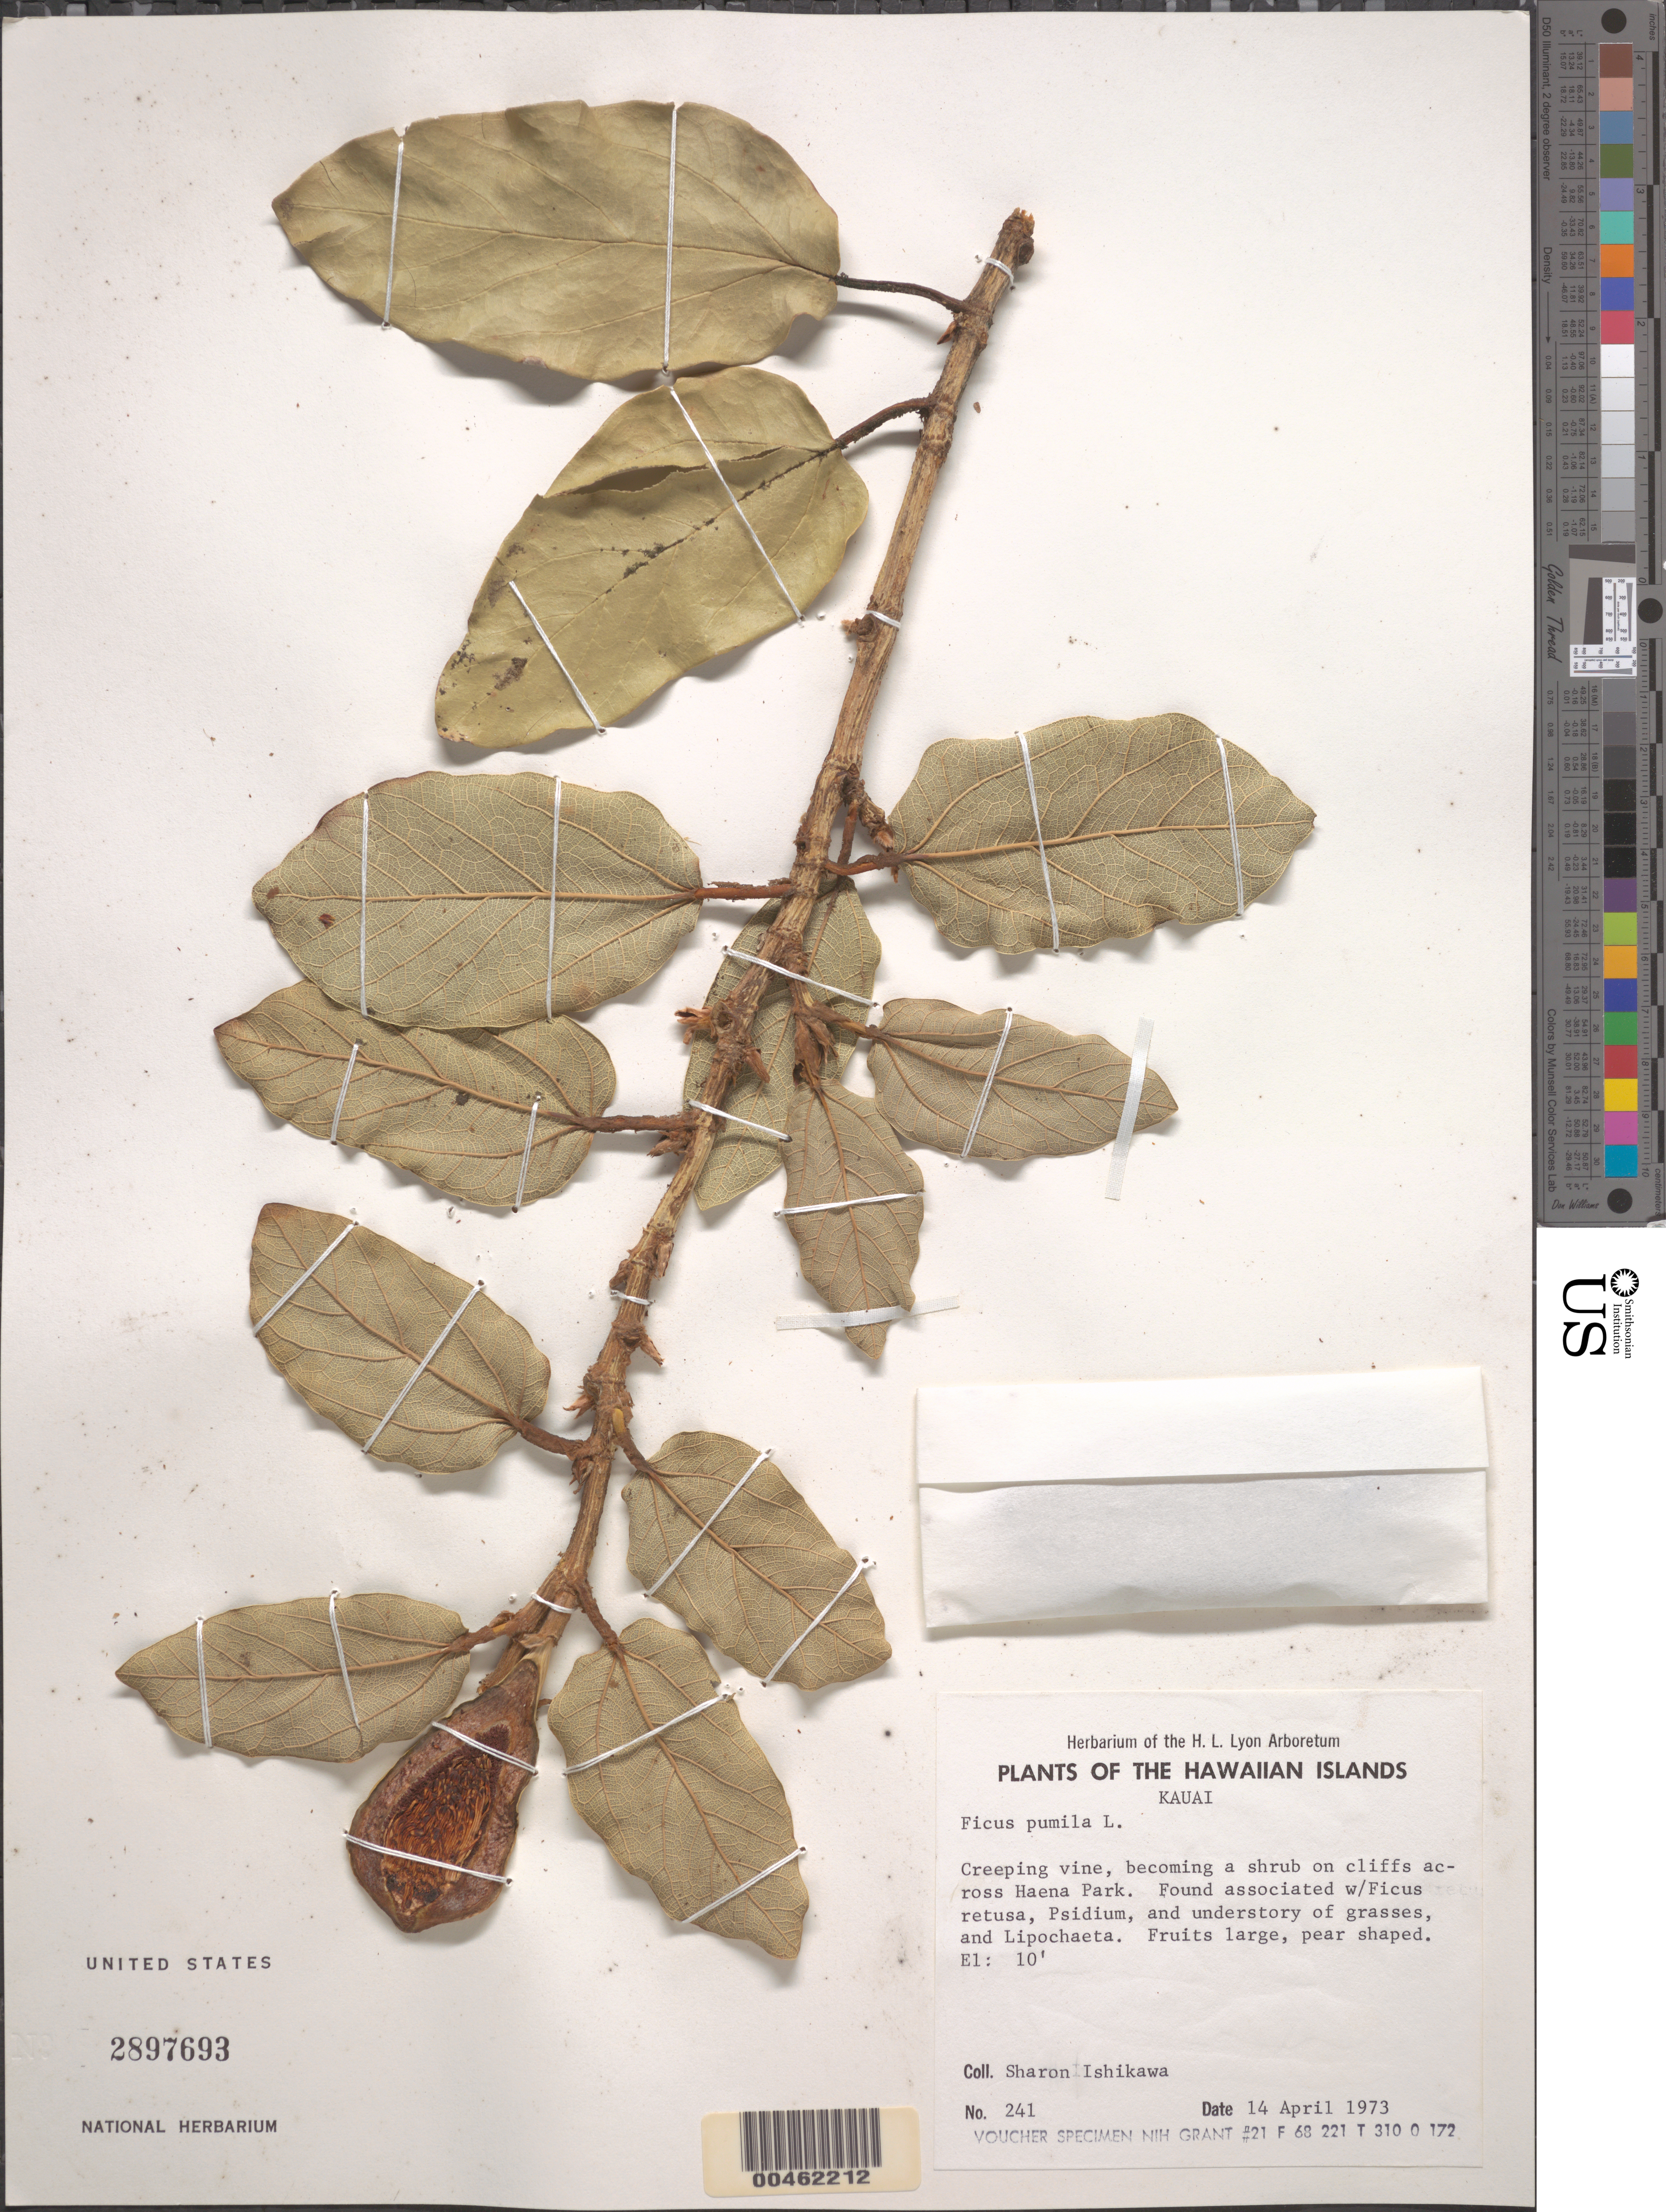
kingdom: Plantae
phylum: Tracheophyta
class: Magnoliopsida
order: Rosales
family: Moraceae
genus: Ficus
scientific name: Ficus pumila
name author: L.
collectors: S. S. Ishikawa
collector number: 241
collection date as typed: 14 Apr 1973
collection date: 1973-04-14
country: United States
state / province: Hawaii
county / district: Kauai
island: Kaua'i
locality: On cliffs across Haena Park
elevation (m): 3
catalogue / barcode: US 2897693